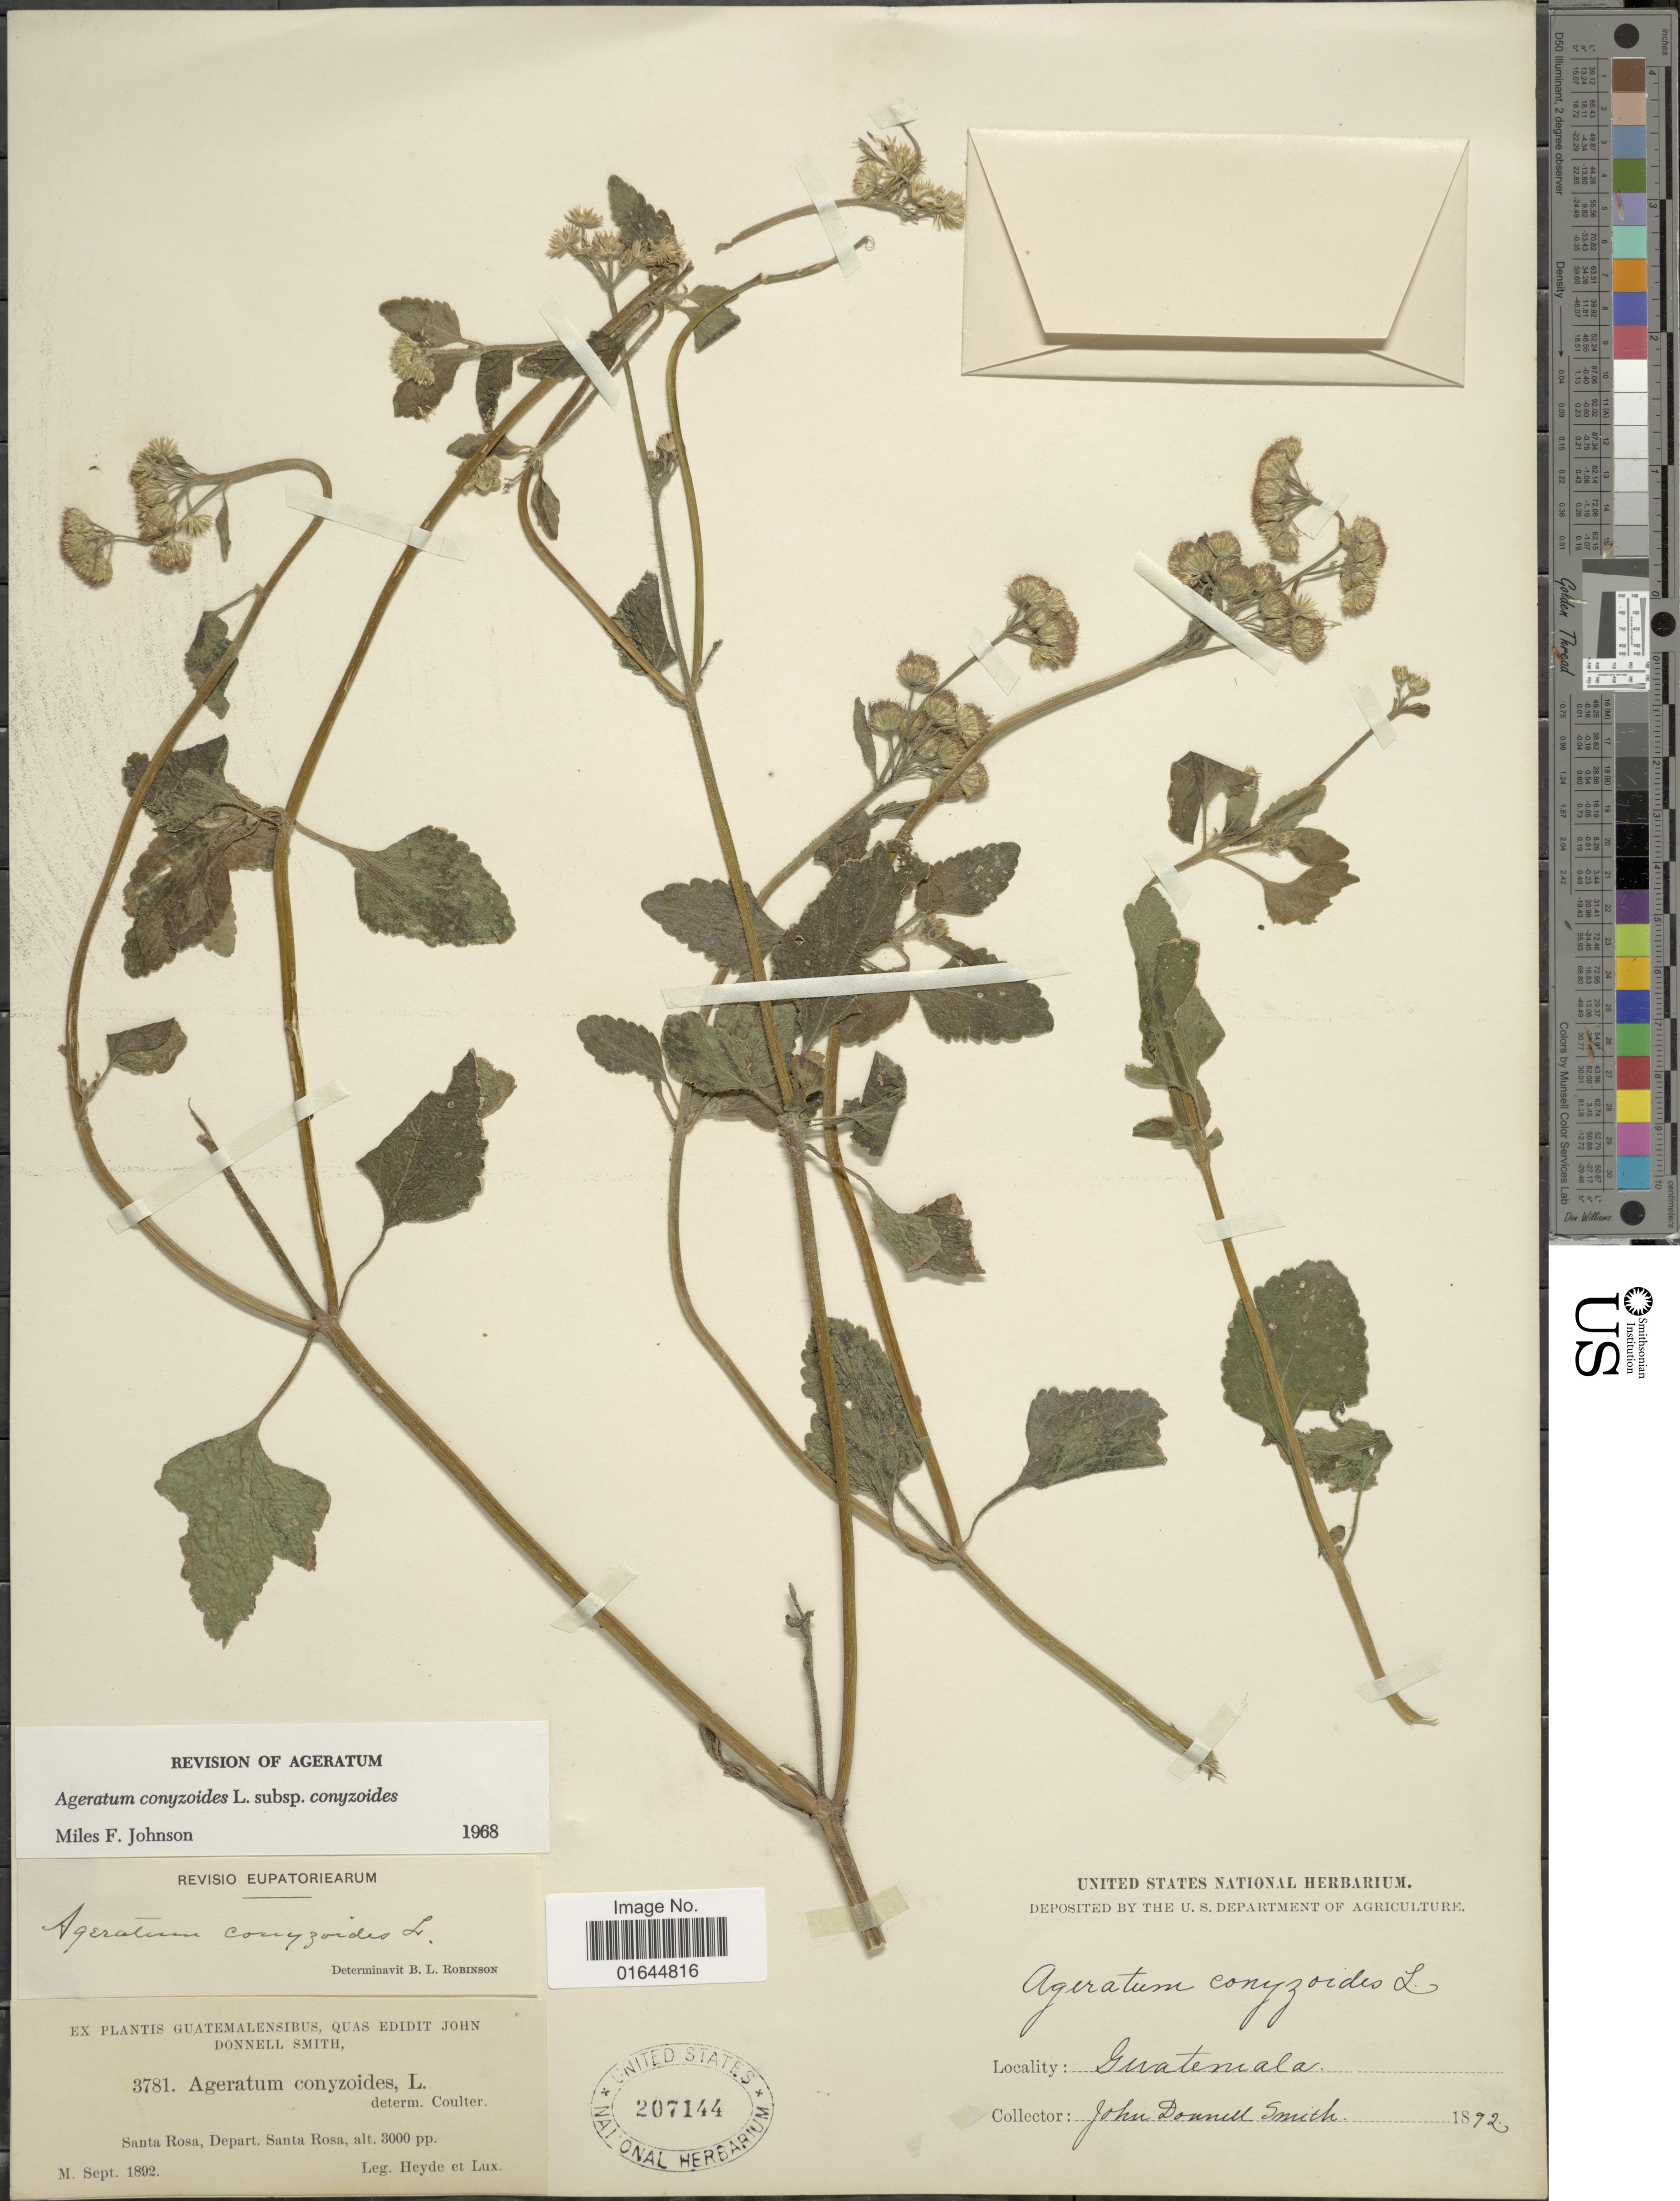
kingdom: Plantae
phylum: Tracheophyta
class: Magnoliopsida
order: Asterales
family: Asteraceae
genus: Ageratum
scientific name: Ageratum houstonianum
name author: Mill.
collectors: Heyde, Lux & J. Donnell Smith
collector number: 3781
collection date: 1892-09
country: Guatemala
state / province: Santa Rosa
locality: Guatemala, Santa Rosa, Depart. Santa Rosa.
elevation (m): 914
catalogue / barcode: US 207144